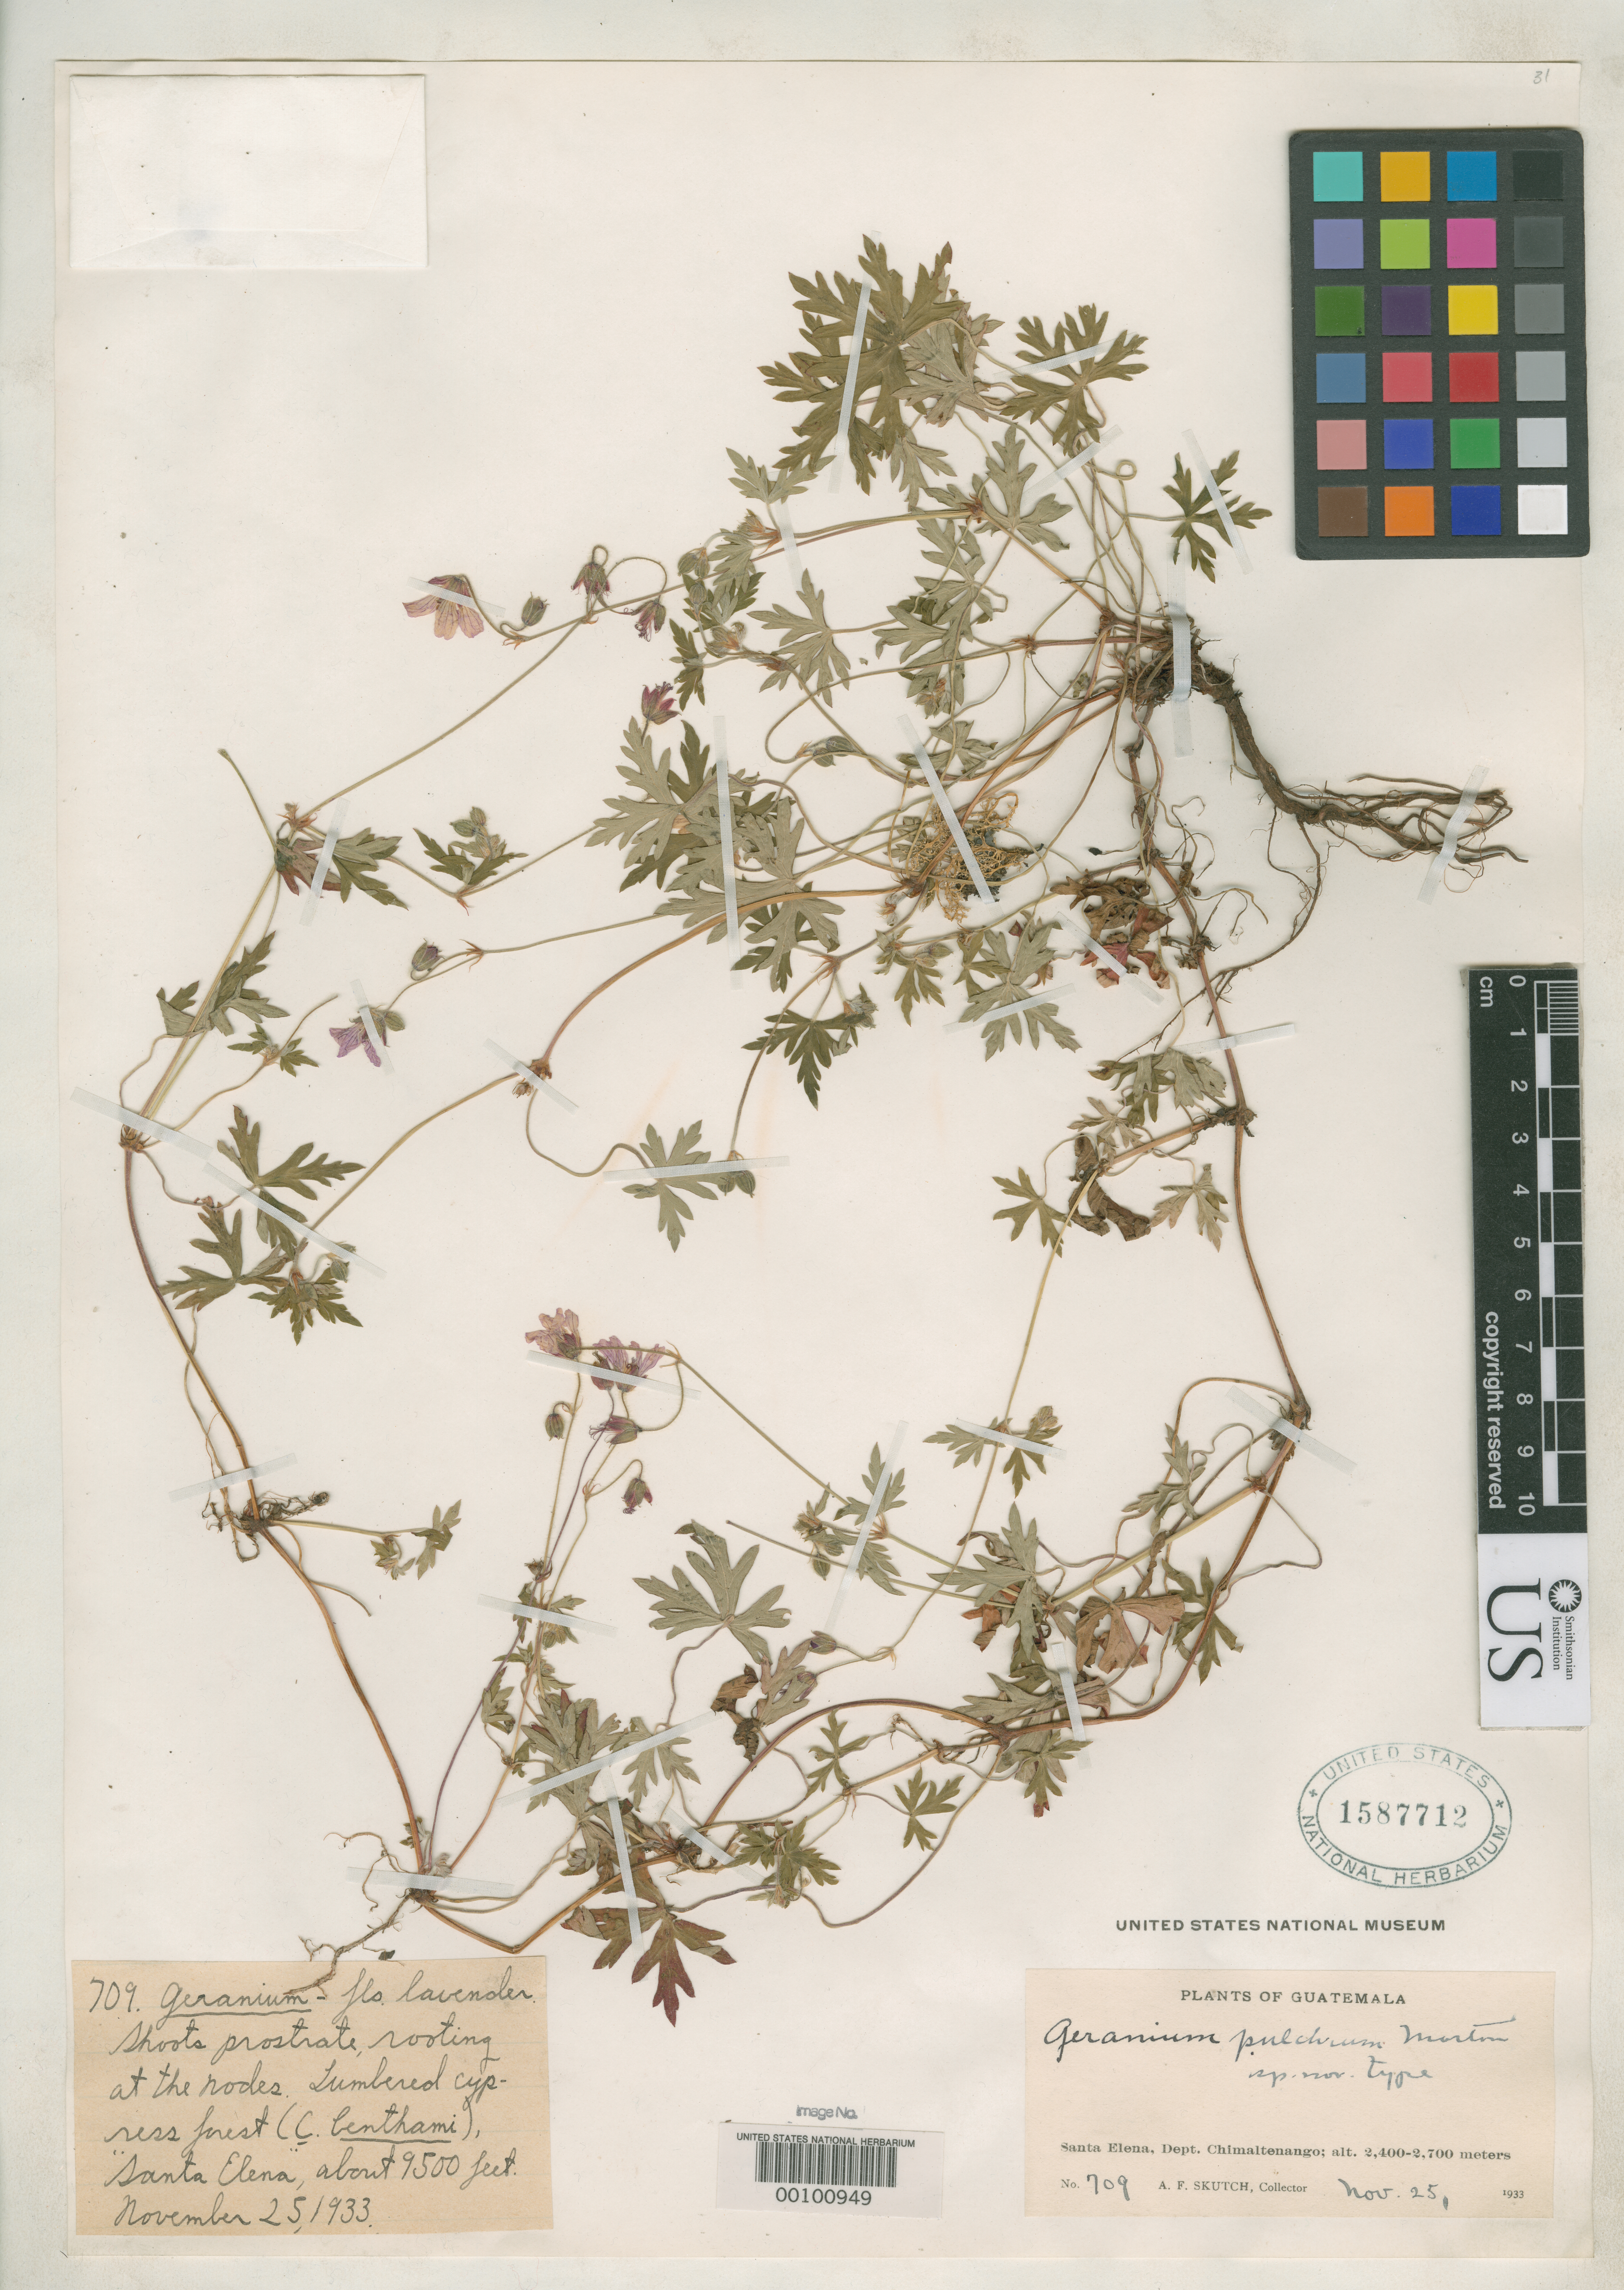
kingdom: Plantae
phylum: Tracheophyta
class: Magnoliopsida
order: Geraniales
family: Geraniaceae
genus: Geranium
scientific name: Geranium pulchrum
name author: C.V. Morton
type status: Holotype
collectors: A. F. Skutch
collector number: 709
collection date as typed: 25 Nov 1933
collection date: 1933-11-25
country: Guatemala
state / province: Chimaltenango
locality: Santa Elena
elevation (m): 2896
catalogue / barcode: US 1587712